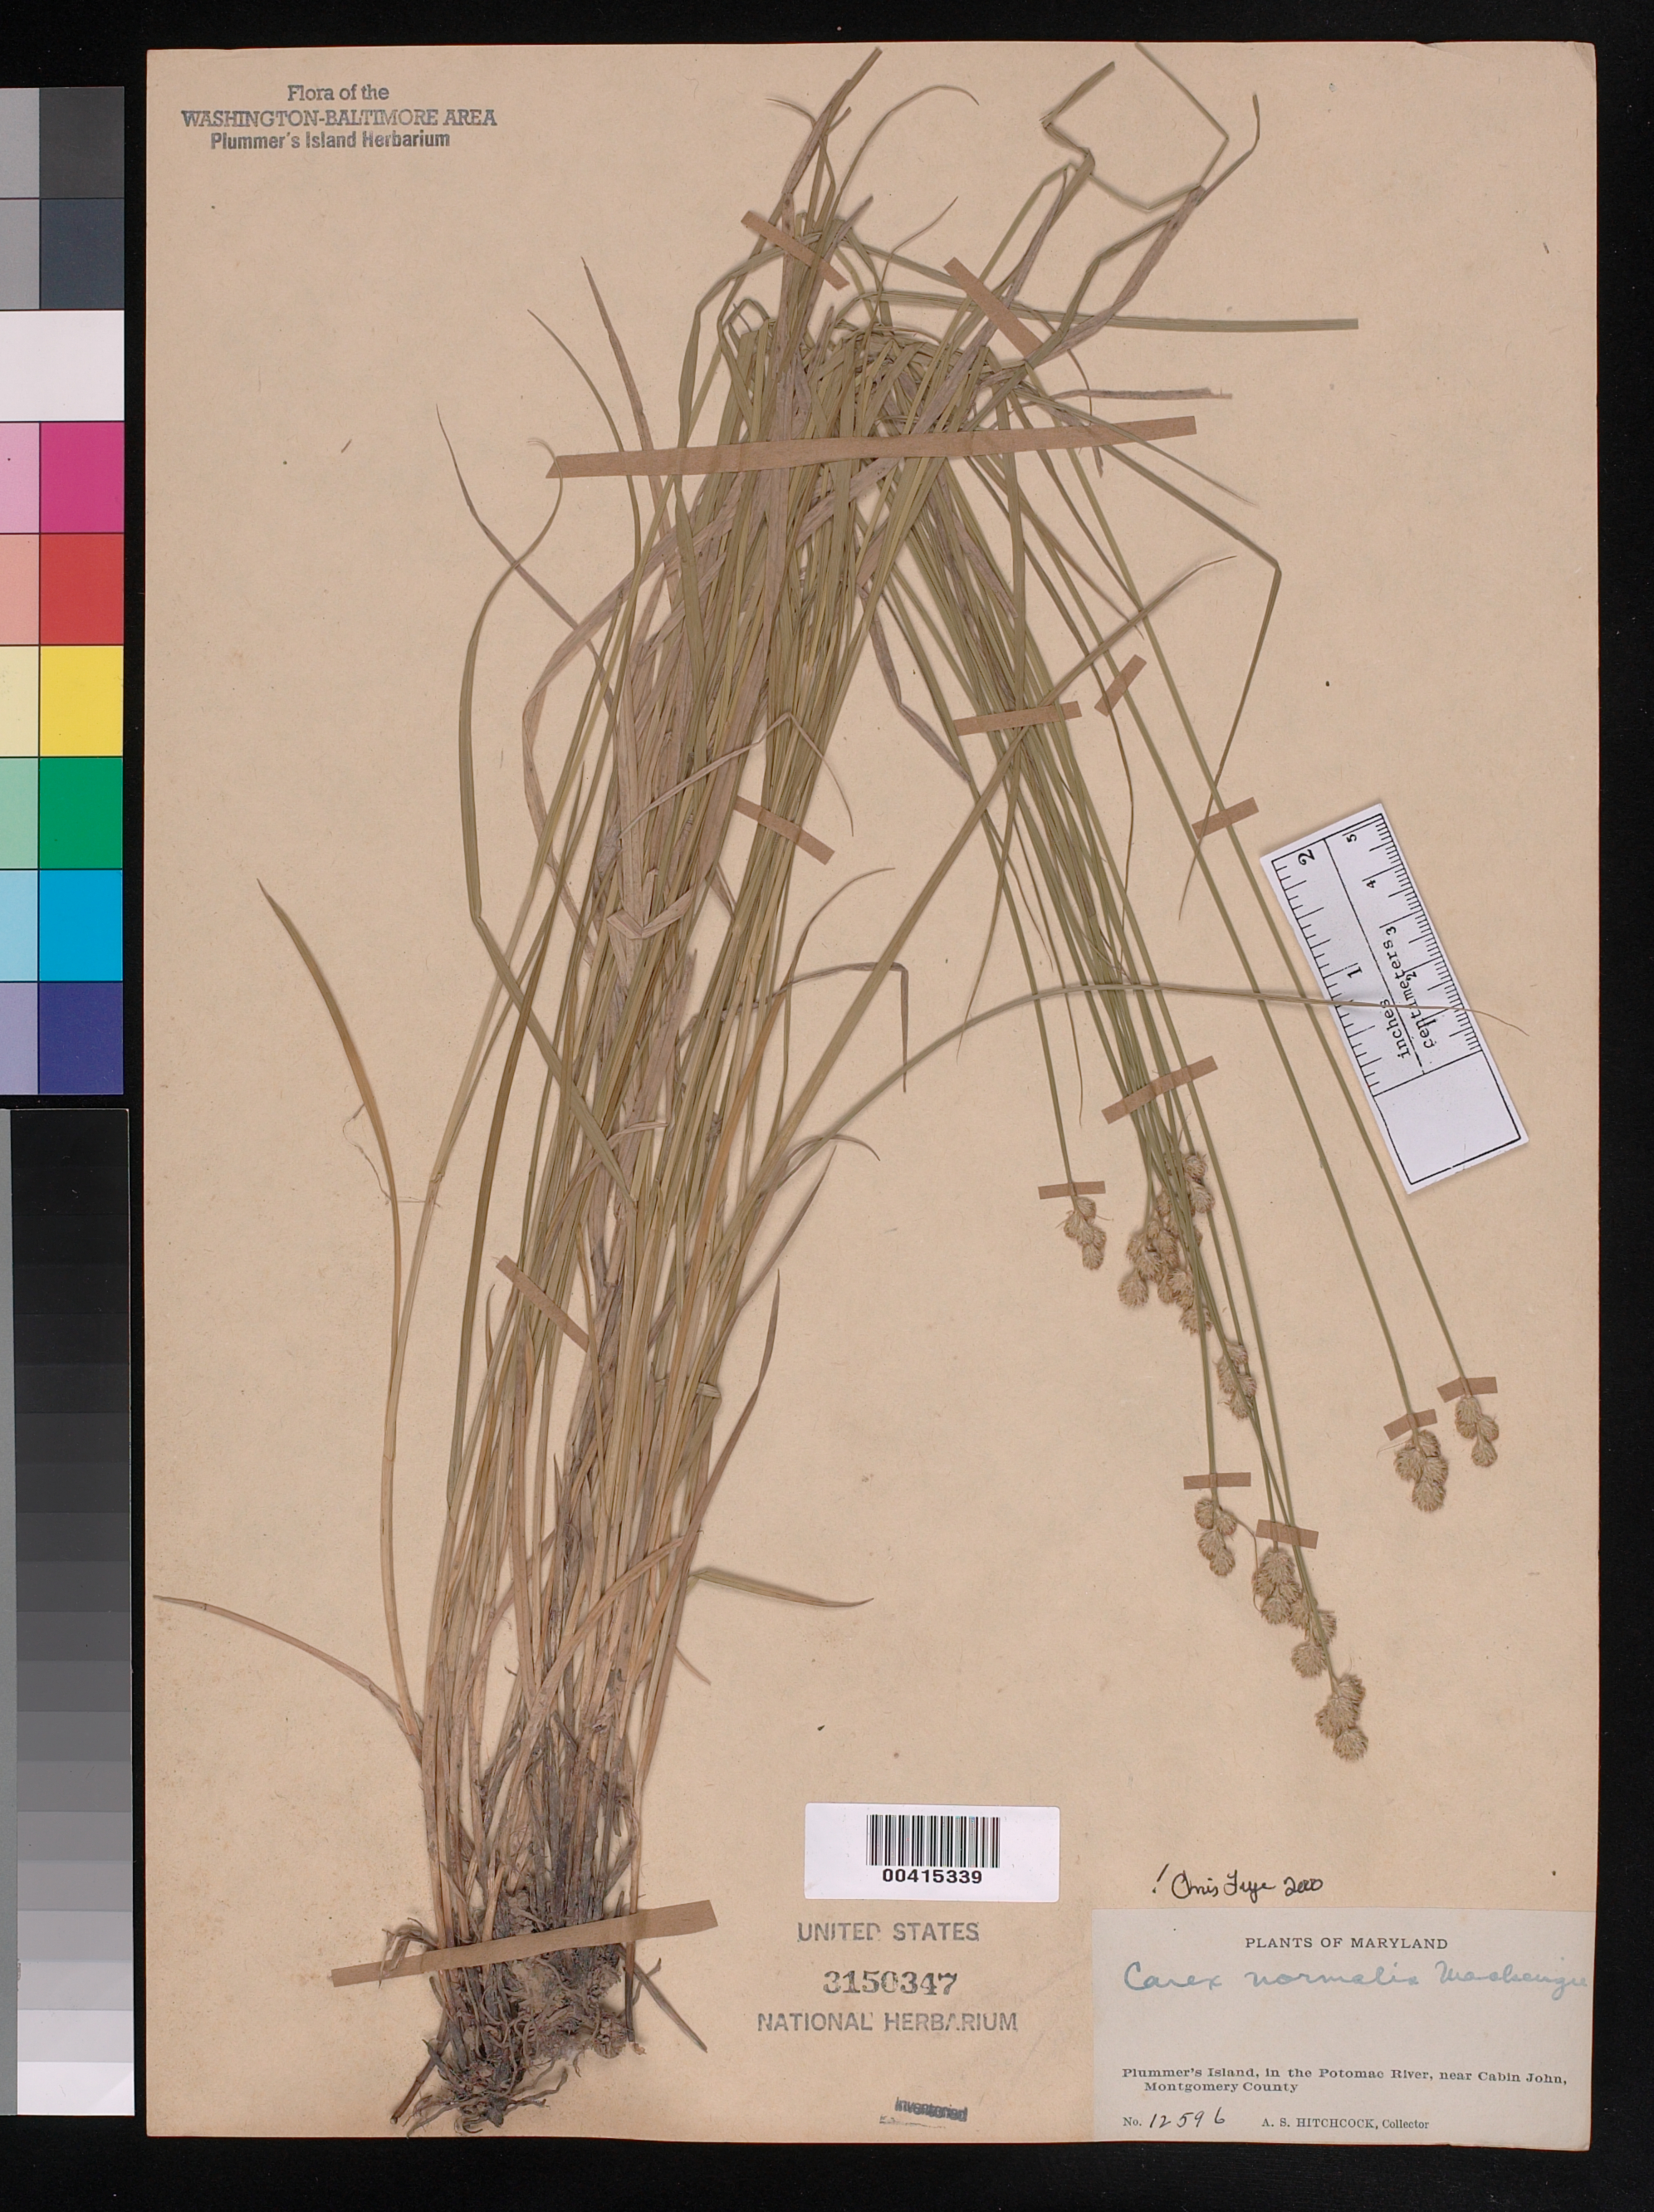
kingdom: Plantae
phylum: Tracheophyta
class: Liliopsida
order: Poales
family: Cyperaceae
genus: Carex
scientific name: Carex normalis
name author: Mack.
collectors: A. S. Hitchcock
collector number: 12596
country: United States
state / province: Maryland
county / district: Montgomery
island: Plummers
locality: Plummer's Island Plummers Island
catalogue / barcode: US 3150347